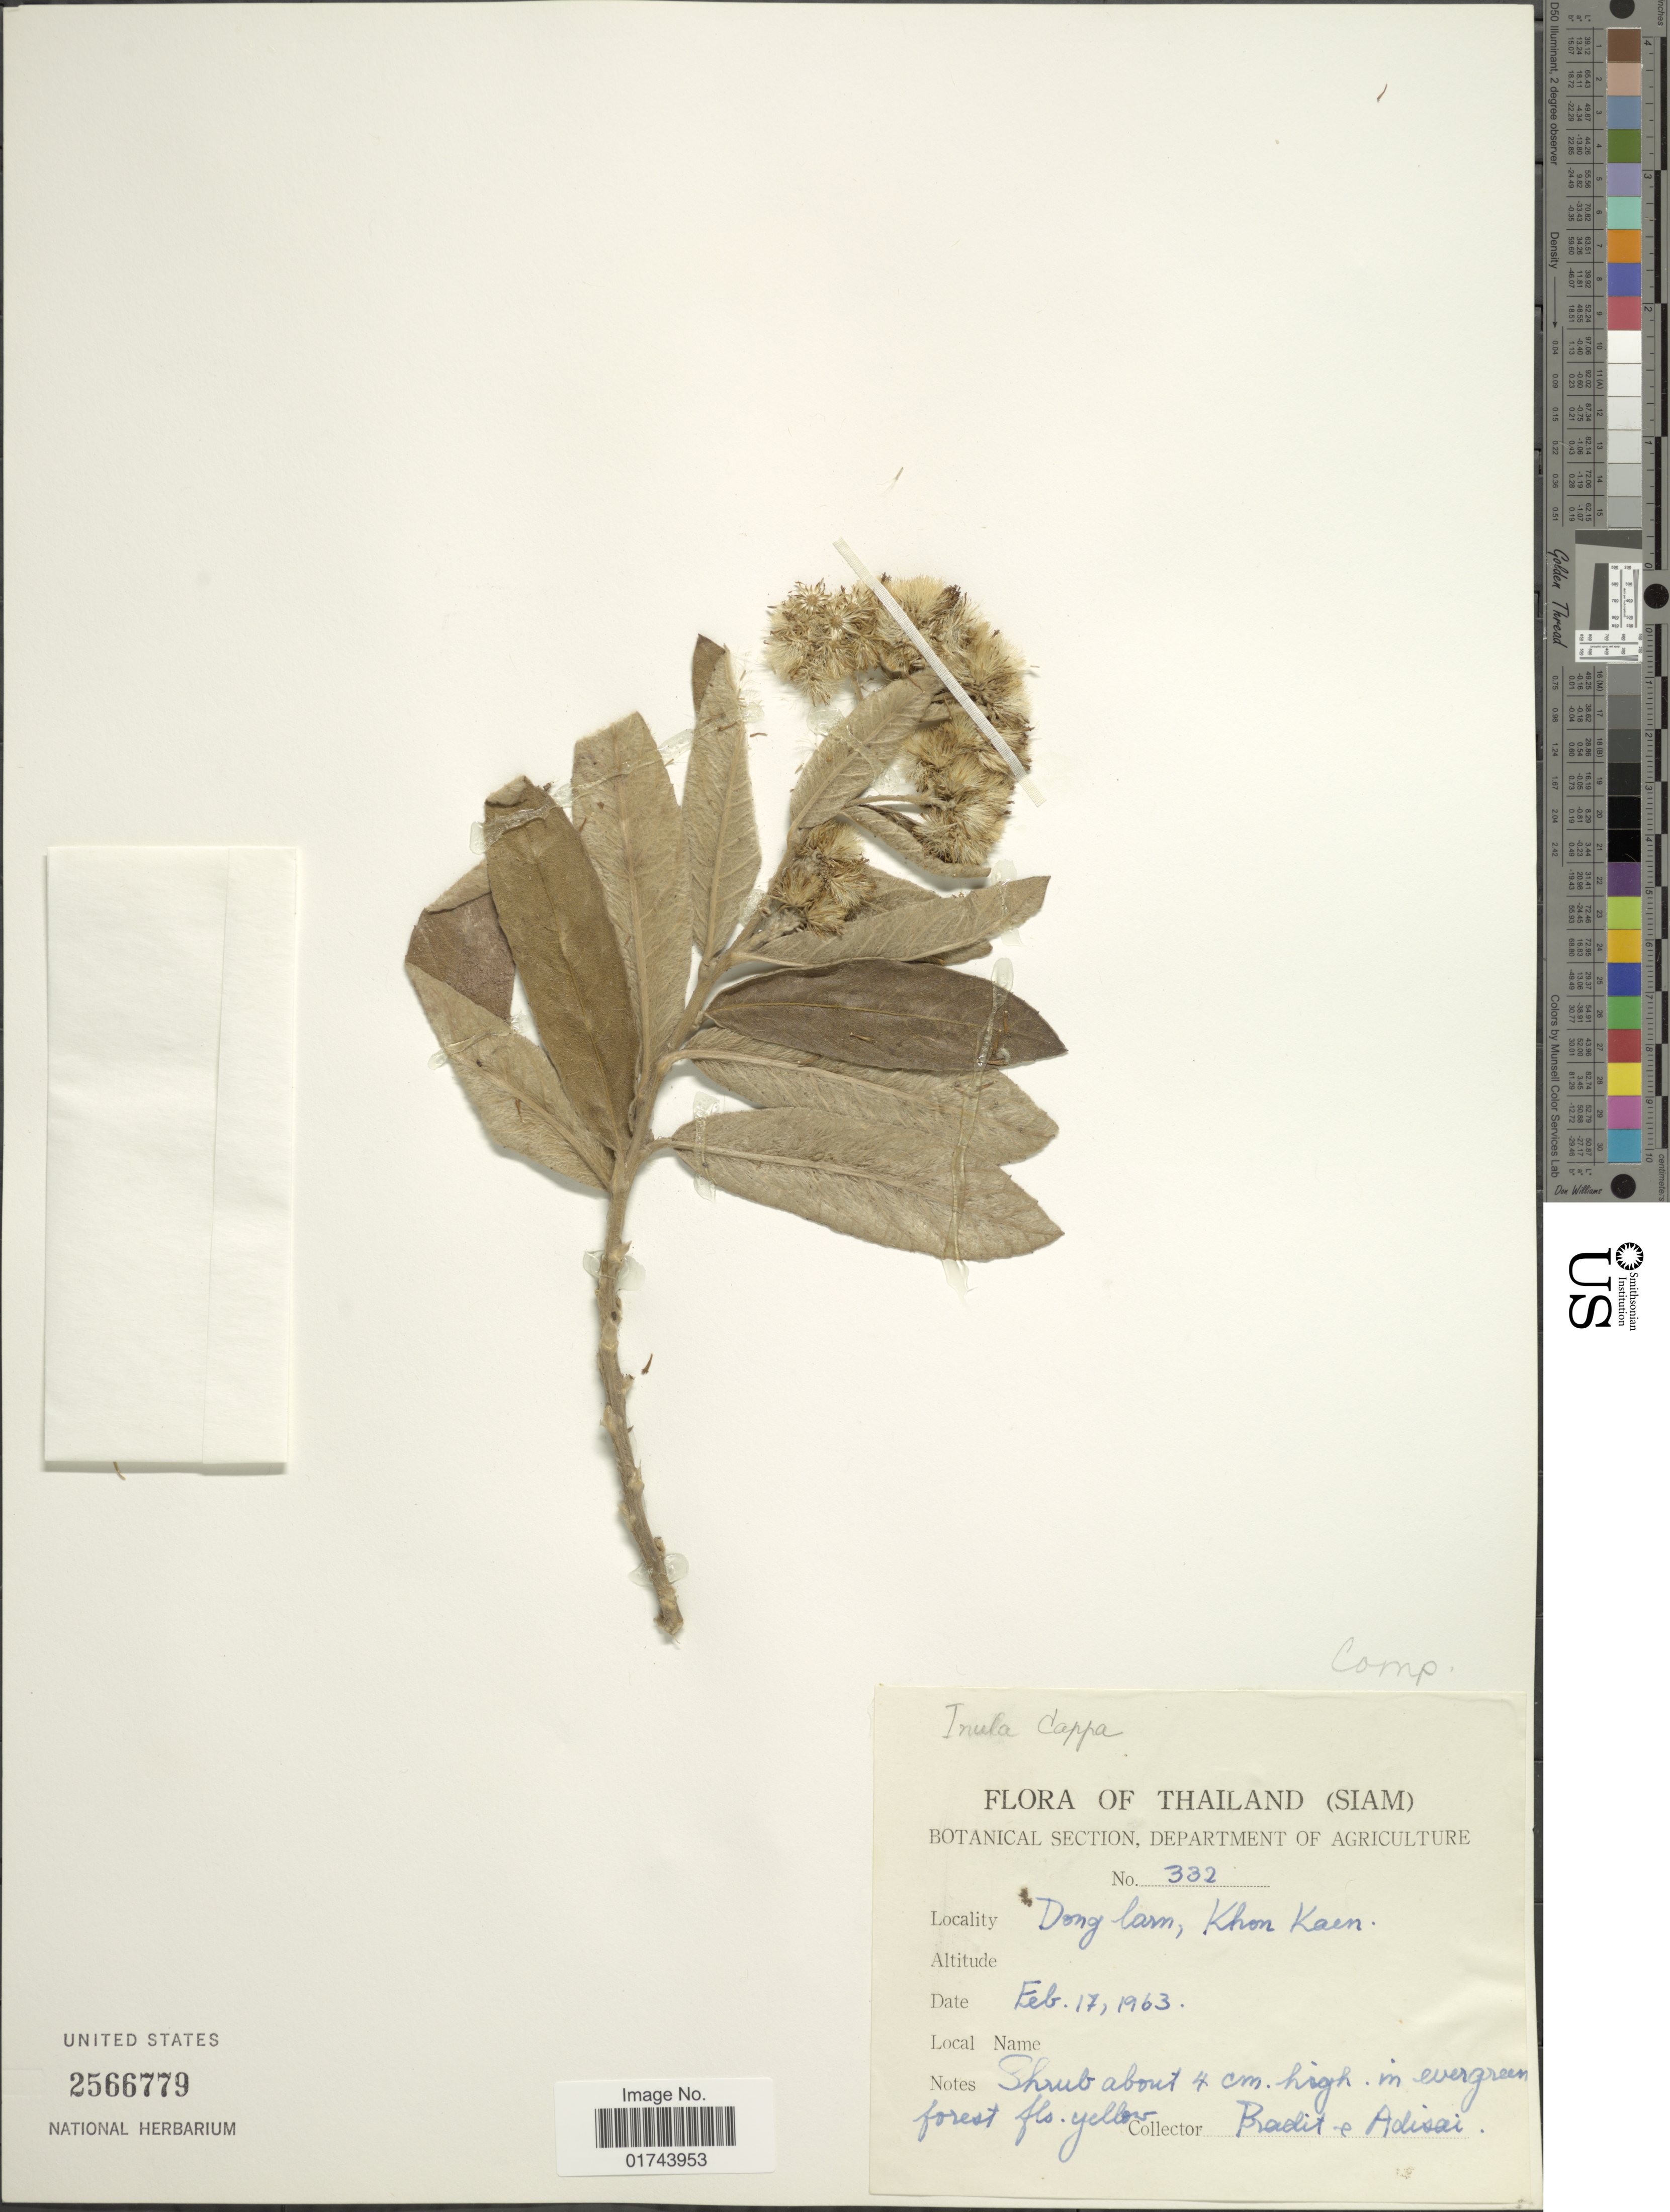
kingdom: Plantae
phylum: Tracheophyta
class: Magnoliopsida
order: Asterales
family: Asteraceae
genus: Inula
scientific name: Inula cappa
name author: (Buch.-Ham. ex D. Don) DC.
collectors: Bradit & Adisai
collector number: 332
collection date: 1963-02-17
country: Thailand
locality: Dong larm, Khon kaen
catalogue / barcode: US 2566779